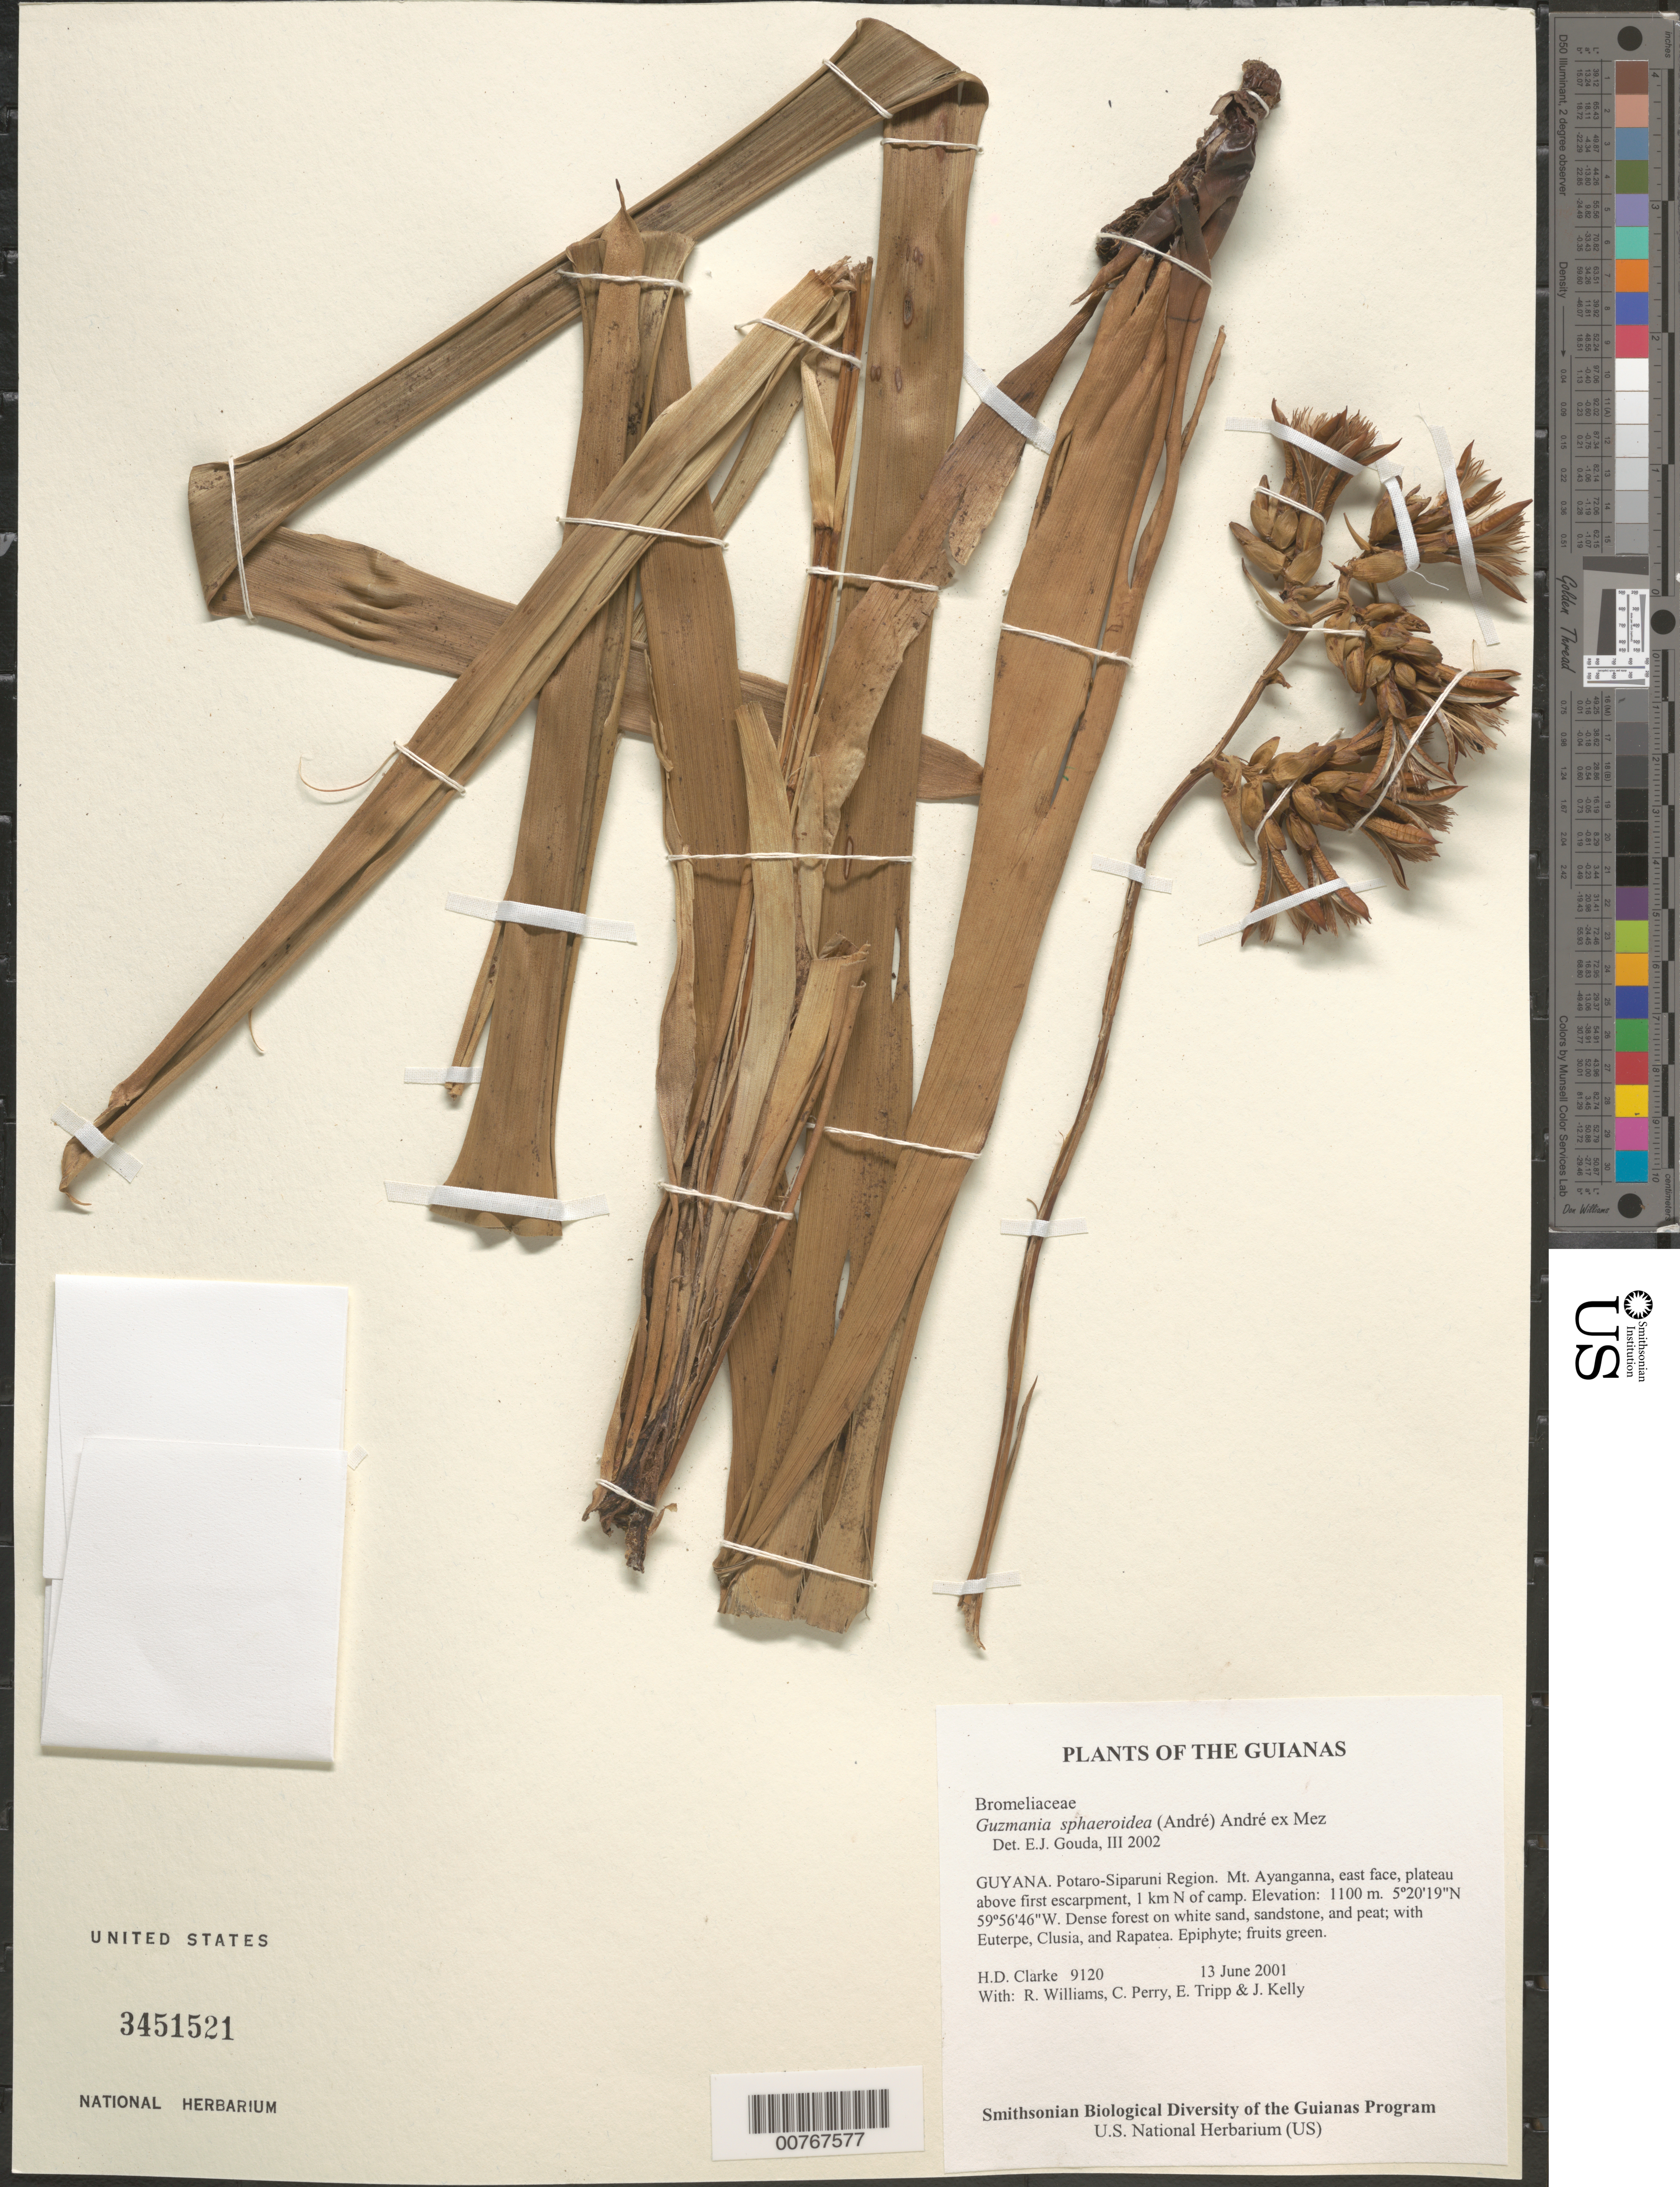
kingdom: Plantae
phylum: Tracheophyta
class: Liliopsida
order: Poales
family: Bromeliaceae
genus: Guzmania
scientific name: Guzmania sphaeroidea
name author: (André) André ex Mez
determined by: Gouda, E. J.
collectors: H. D. Clarke, R. Williams, C. Perry, E. Tripp & J. Kelly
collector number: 9120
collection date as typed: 13 June 2001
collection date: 2001-06-13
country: Guyana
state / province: Potaro-Siparuni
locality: Mt. Ayanganna, east face, plateau above first escarpment, 1 km N of camp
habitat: Dense forest on white sand, sandstone, and peat; with Euterpe, Clusia, and Rapatea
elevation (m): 1100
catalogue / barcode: US 3451521